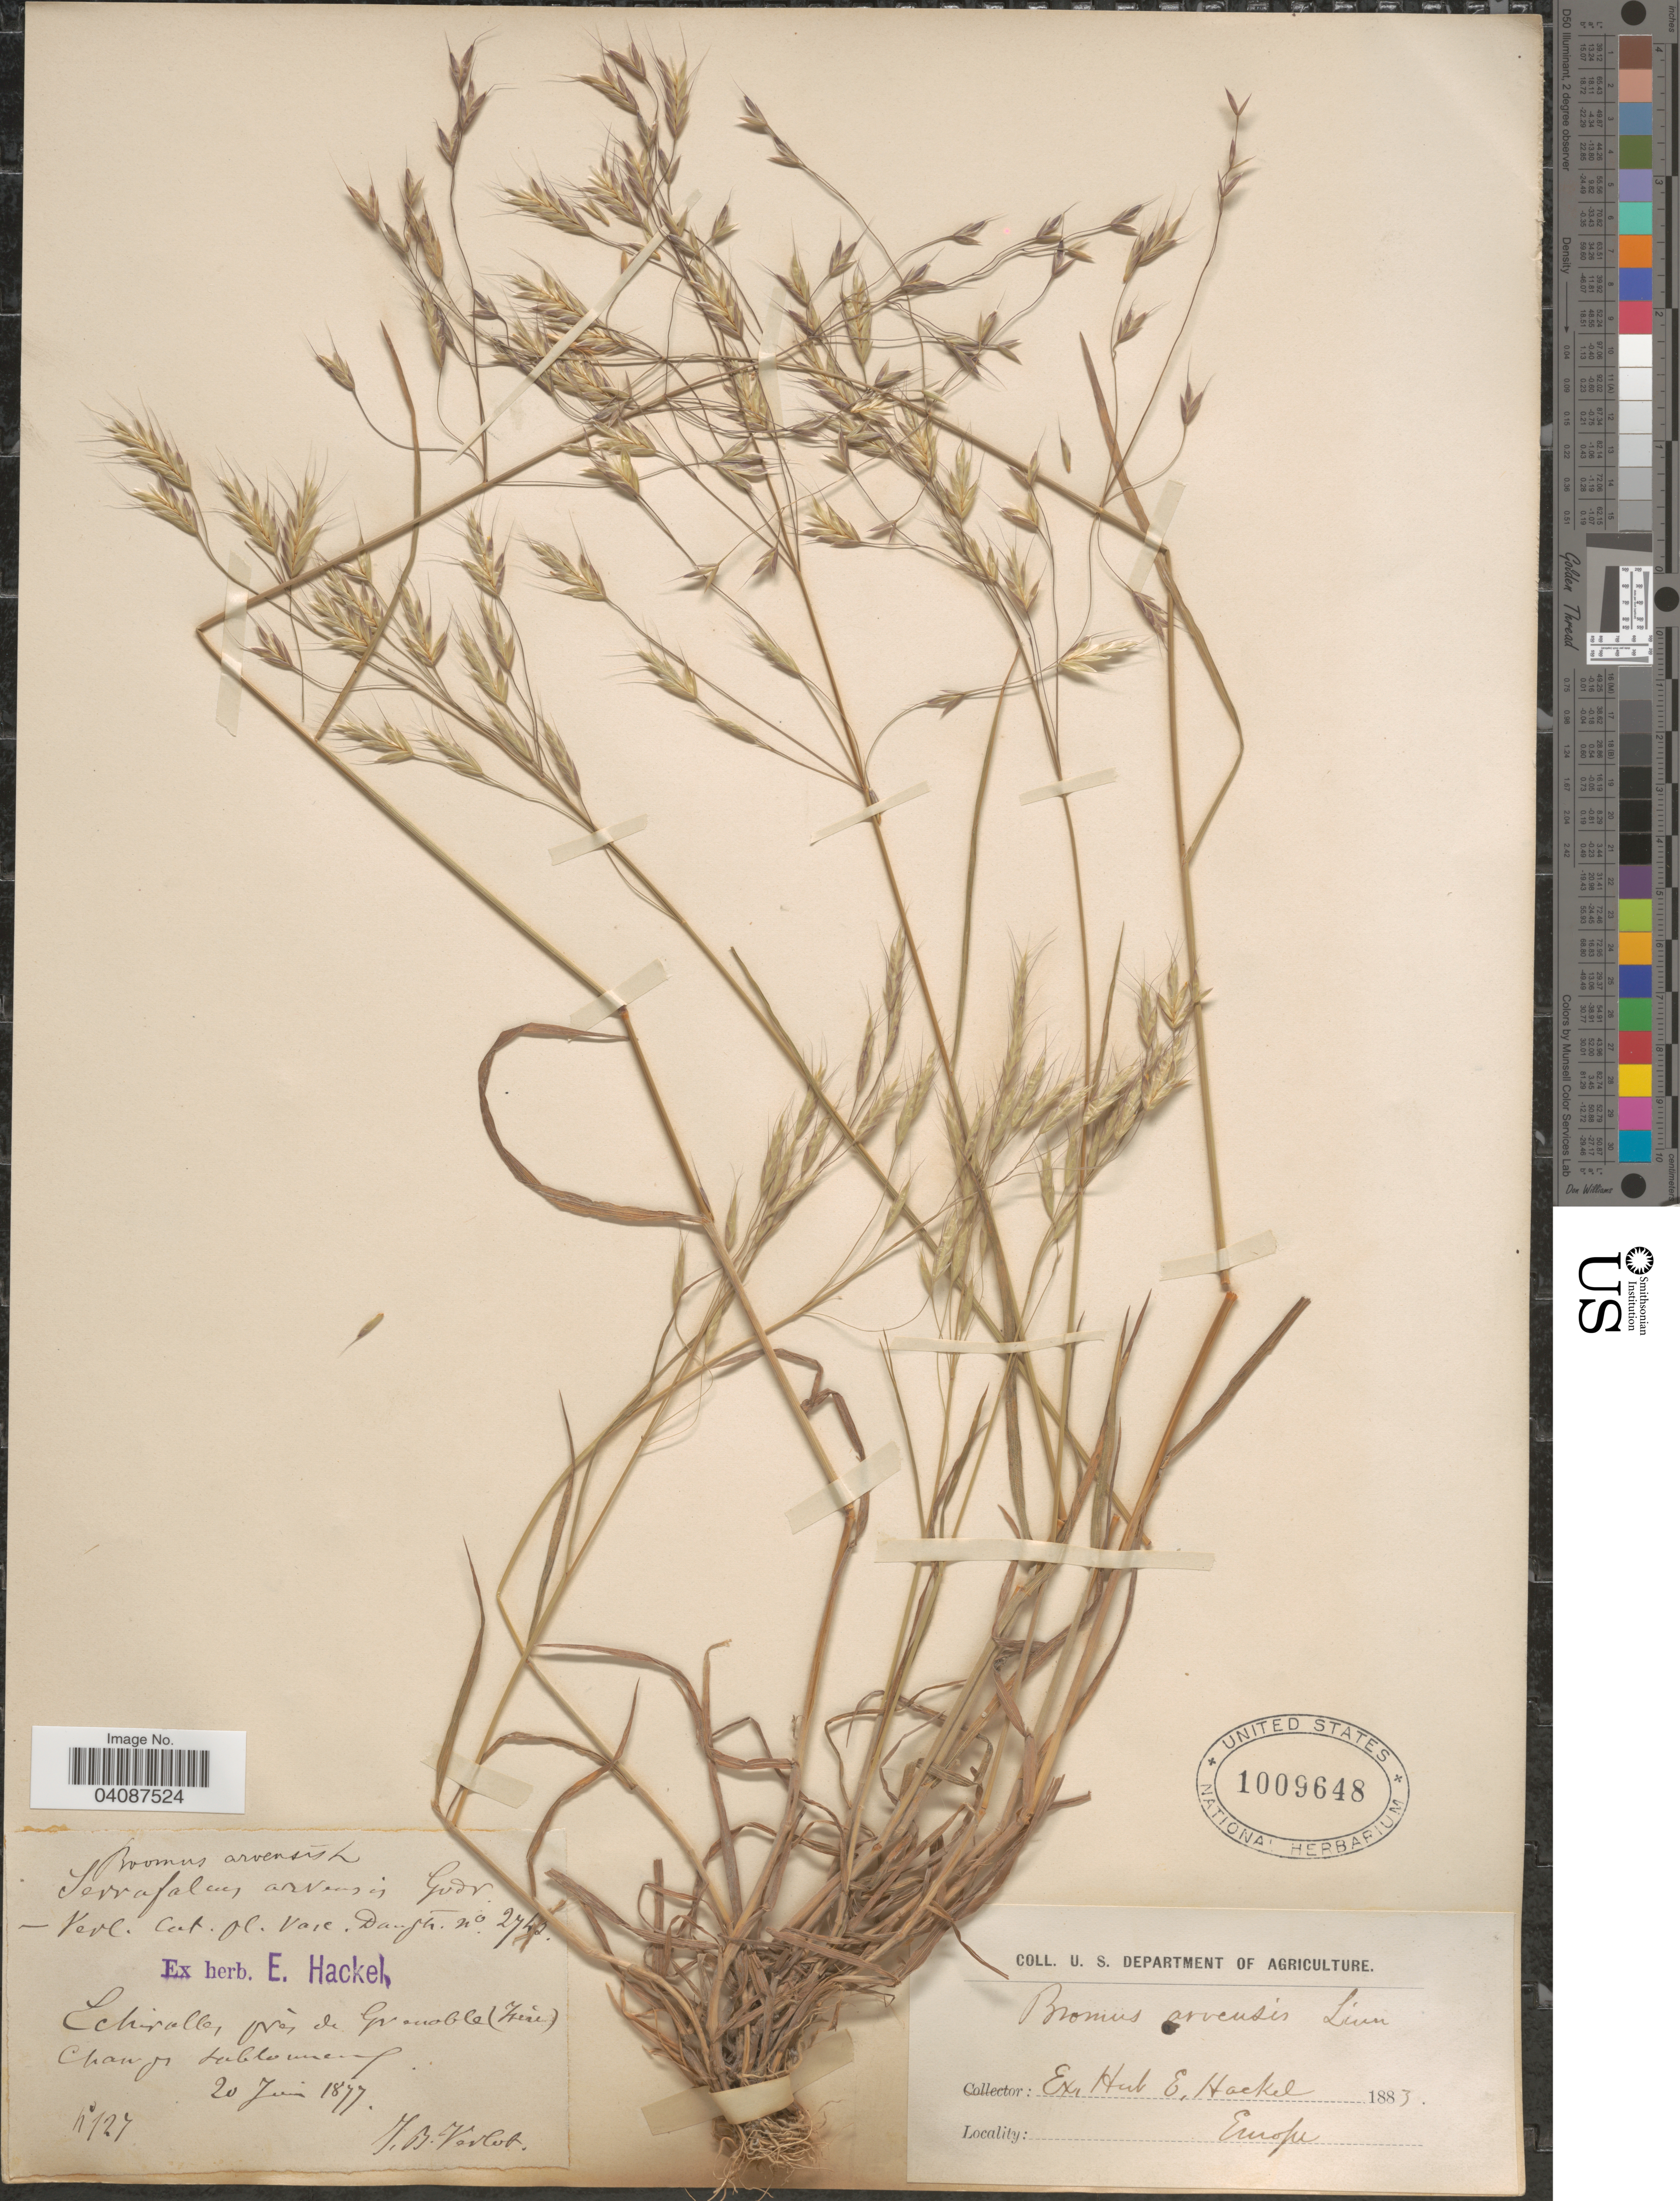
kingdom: Plantae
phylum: Tracheophyta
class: Liliopsida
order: Poales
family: Poaceae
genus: Bromus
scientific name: Bromus arvensis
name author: L.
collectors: J. B. Verlot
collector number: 127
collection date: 1877-06-20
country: France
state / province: Auvergne-Rhône-Alpes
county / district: Isère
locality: Echirolles près de Grenoble (Iserè). Champs sablonneux. Europe.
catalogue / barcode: US 1009648